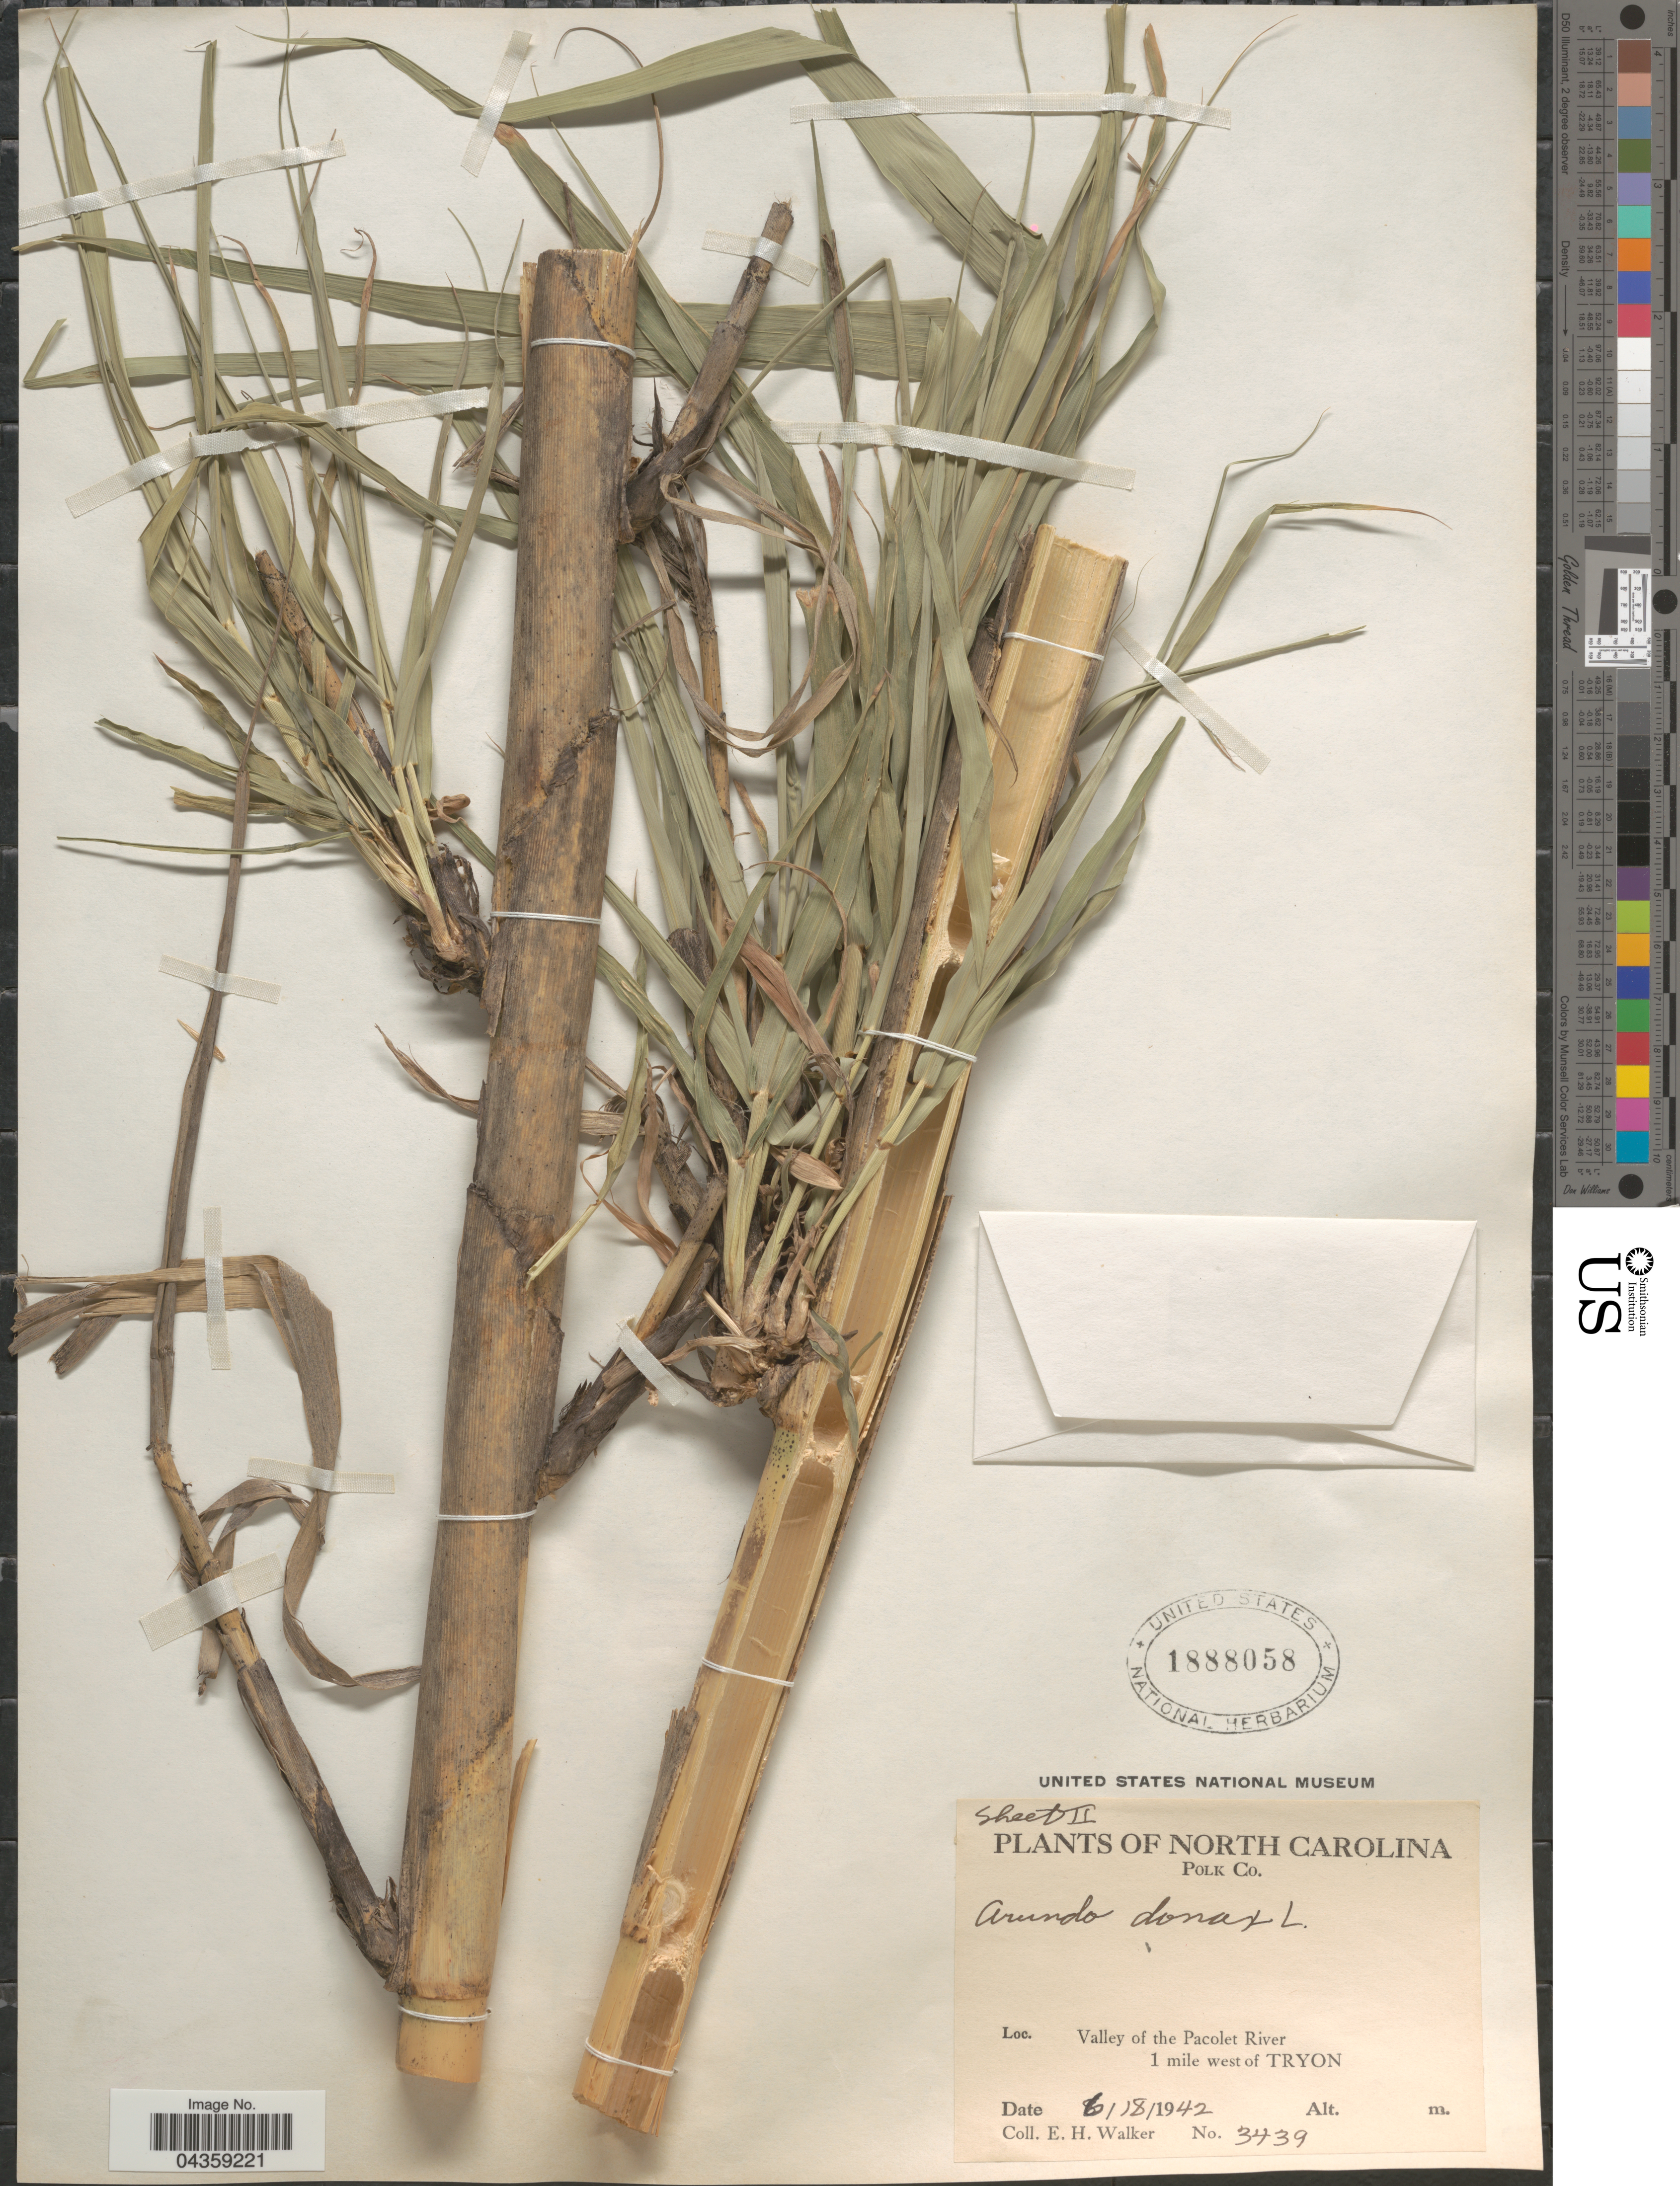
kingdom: Plantae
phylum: Tracheophyta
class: Liliopsida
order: Poales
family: Poaceae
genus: Arundo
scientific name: Arundo donax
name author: L.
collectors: E. H. Walker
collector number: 3439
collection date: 1942-06-18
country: United States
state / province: North Carolina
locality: Polk Co. Valley of the Pacolet River. 1 mile west of Tryon.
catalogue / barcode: US 1888058